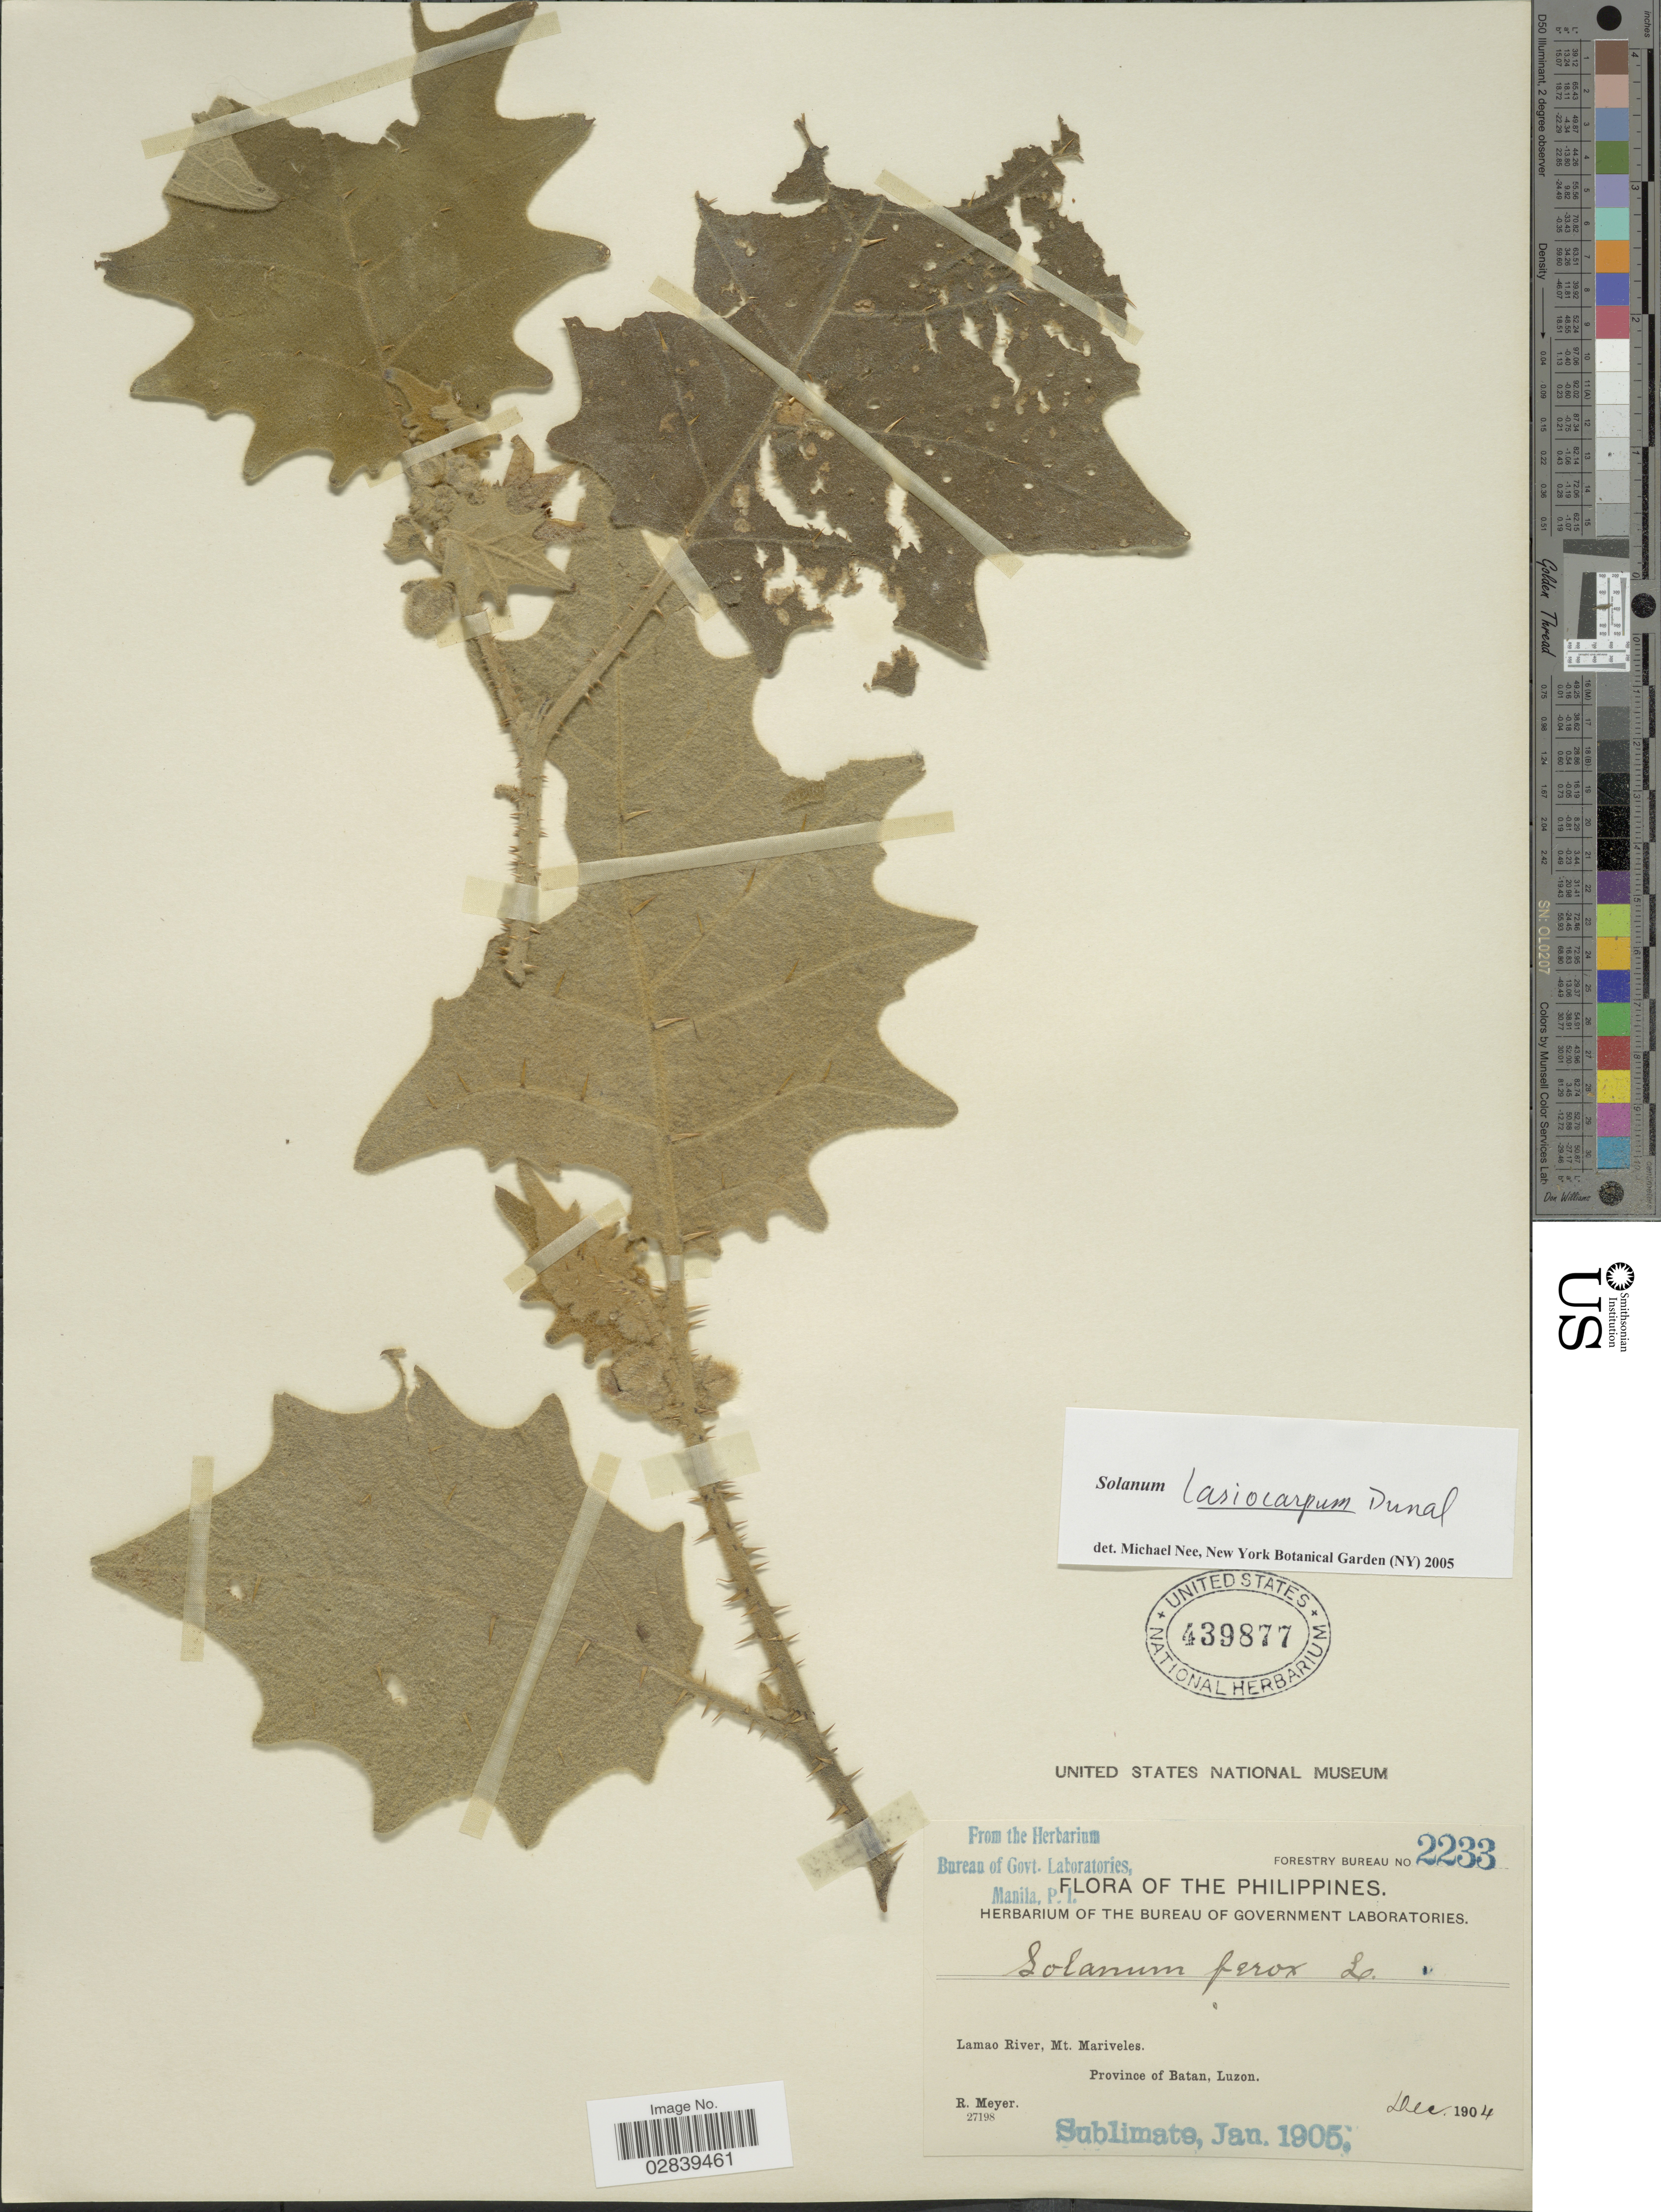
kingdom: Plantae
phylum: Tracheophyta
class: Magnoliopsida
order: Solanales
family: Solanaceae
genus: Solanum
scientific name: Solanum lasiocarpum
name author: Dunal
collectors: R. Meyer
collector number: Forestry Bureau 2233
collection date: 1904-12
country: Philippines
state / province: Cagayan Valley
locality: Lamao River, Mt. Mariveles, Province of Batan, Luzon.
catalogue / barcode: US 439877